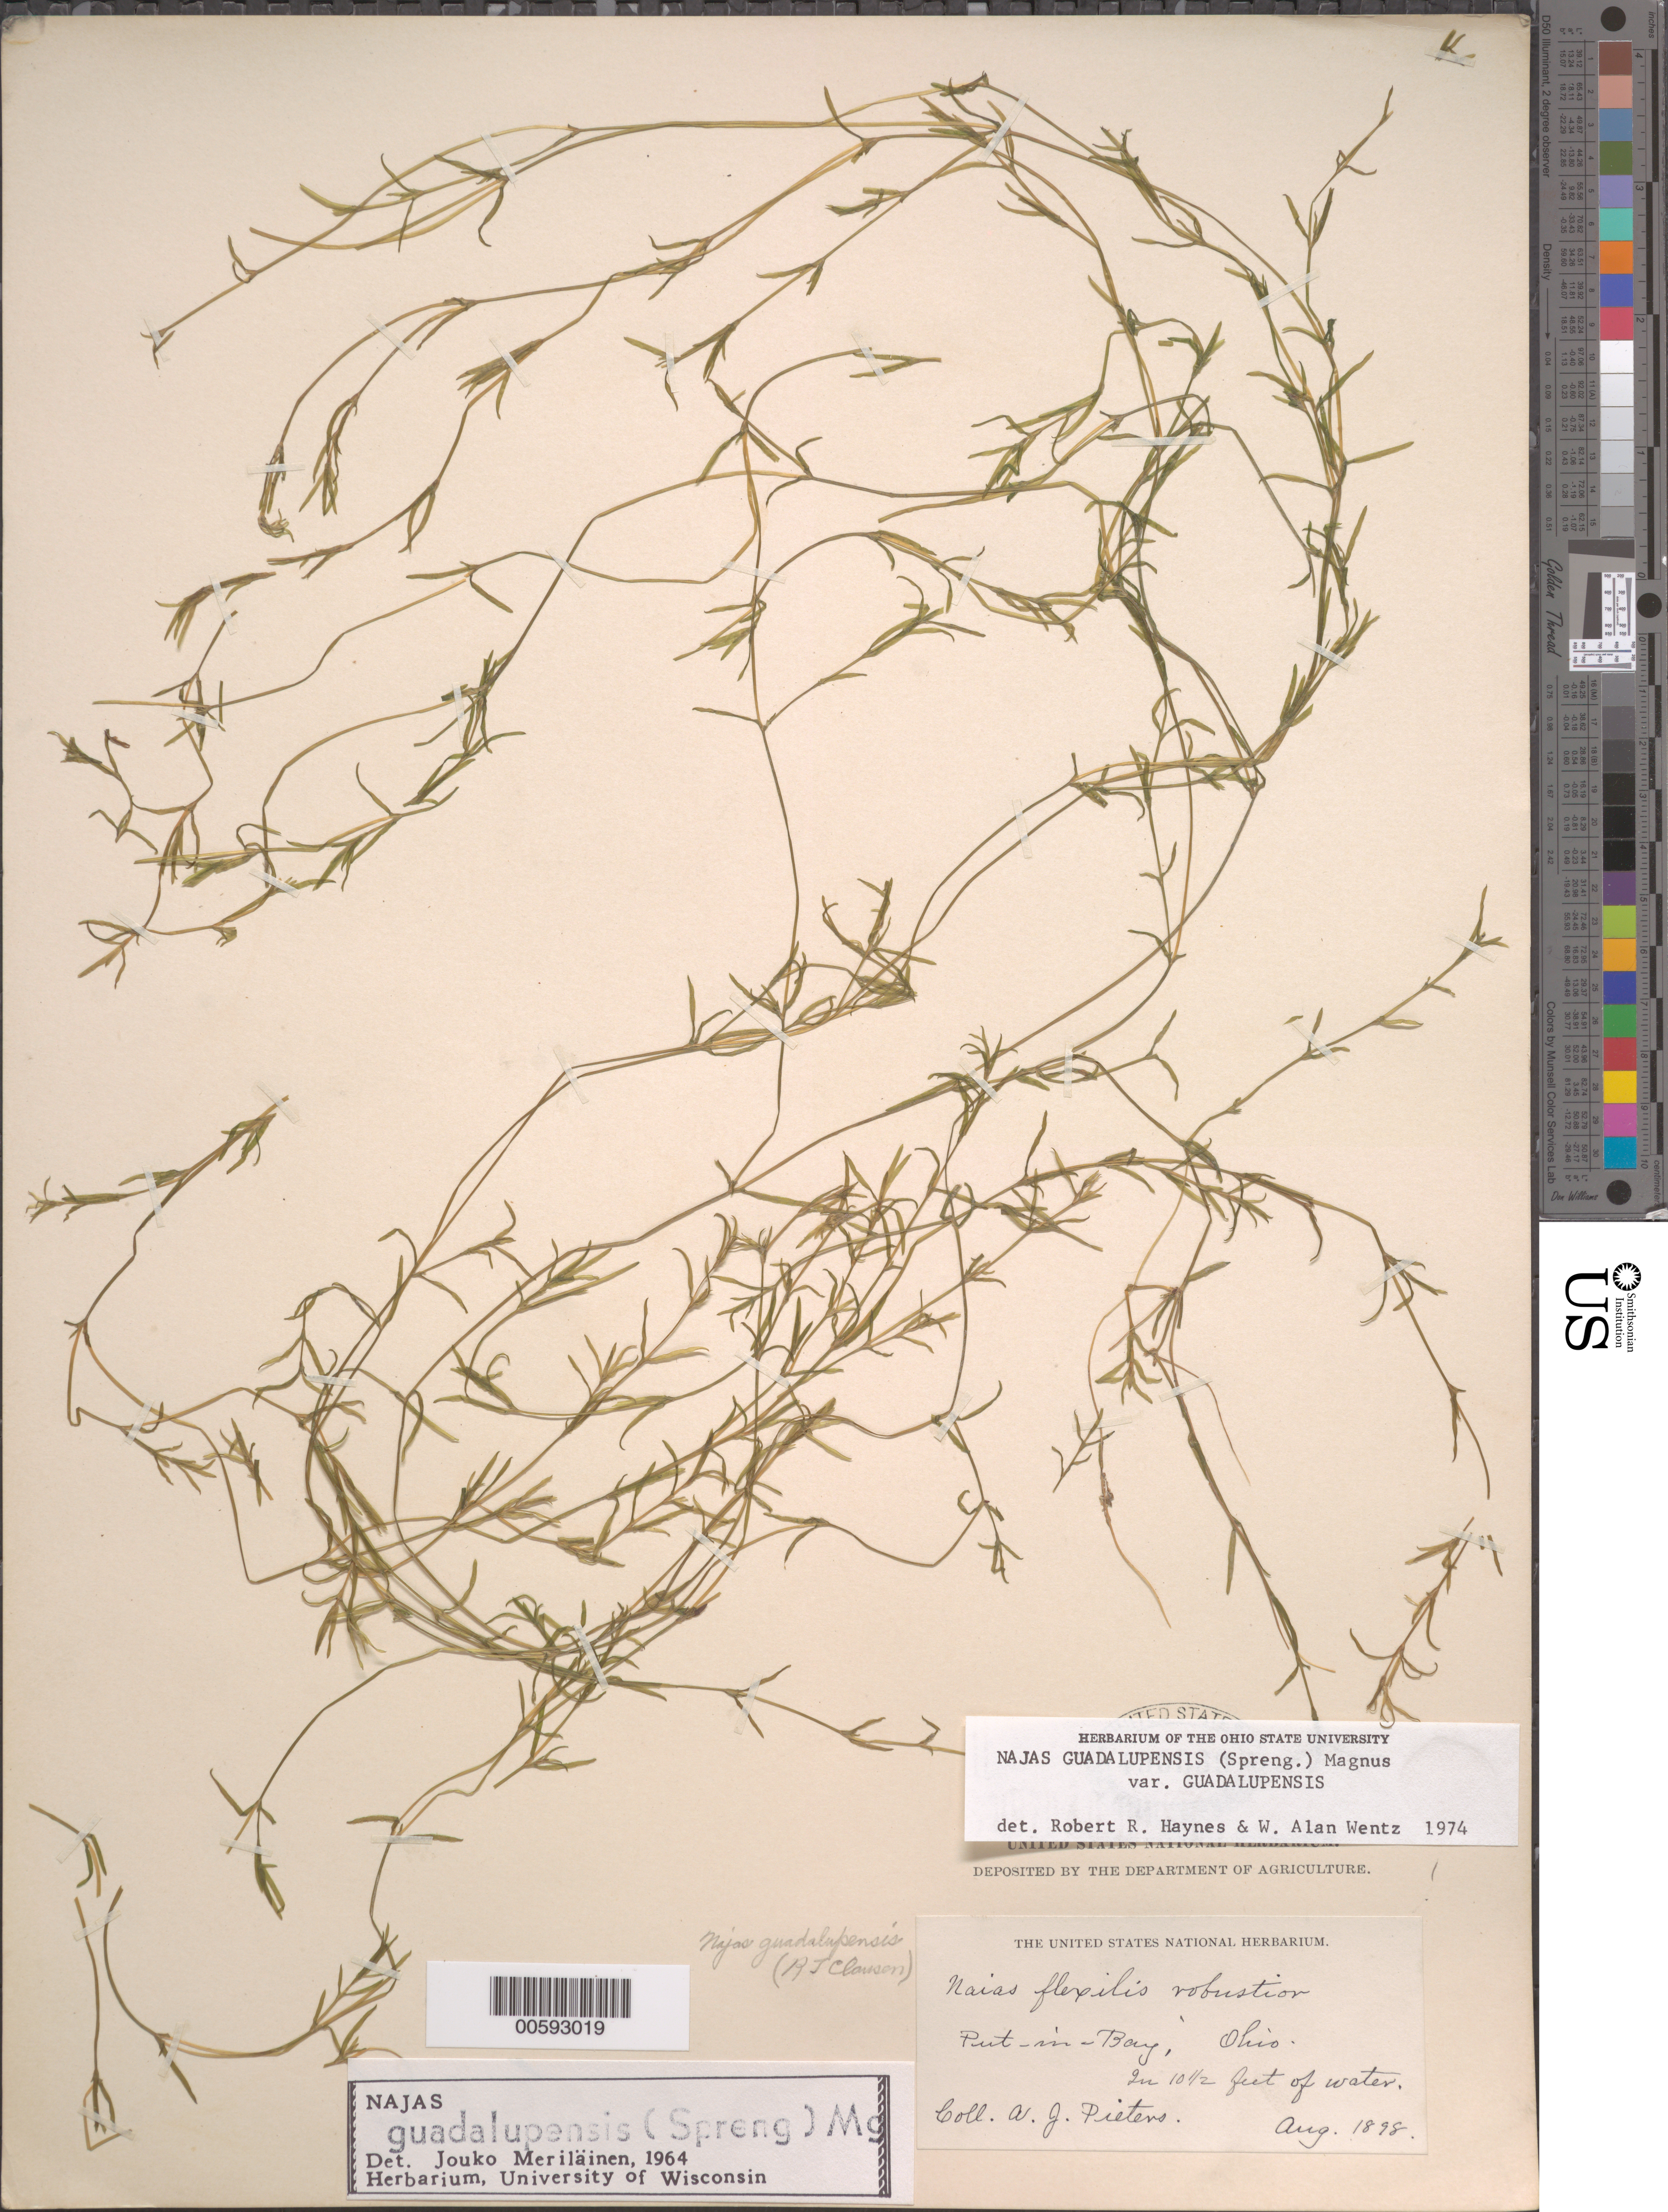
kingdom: Plantae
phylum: Tracheophyta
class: Liliopsida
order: Alismatales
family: Hydrocharitaceae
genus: Najas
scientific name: Najas guadalupensis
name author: (Spreng.) Magnus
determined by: Haynes, R. R.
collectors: A. Pietens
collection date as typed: Aug 1898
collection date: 1898-08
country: United States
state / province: Ohio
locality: Put-in-Bay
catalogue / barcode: US 490339